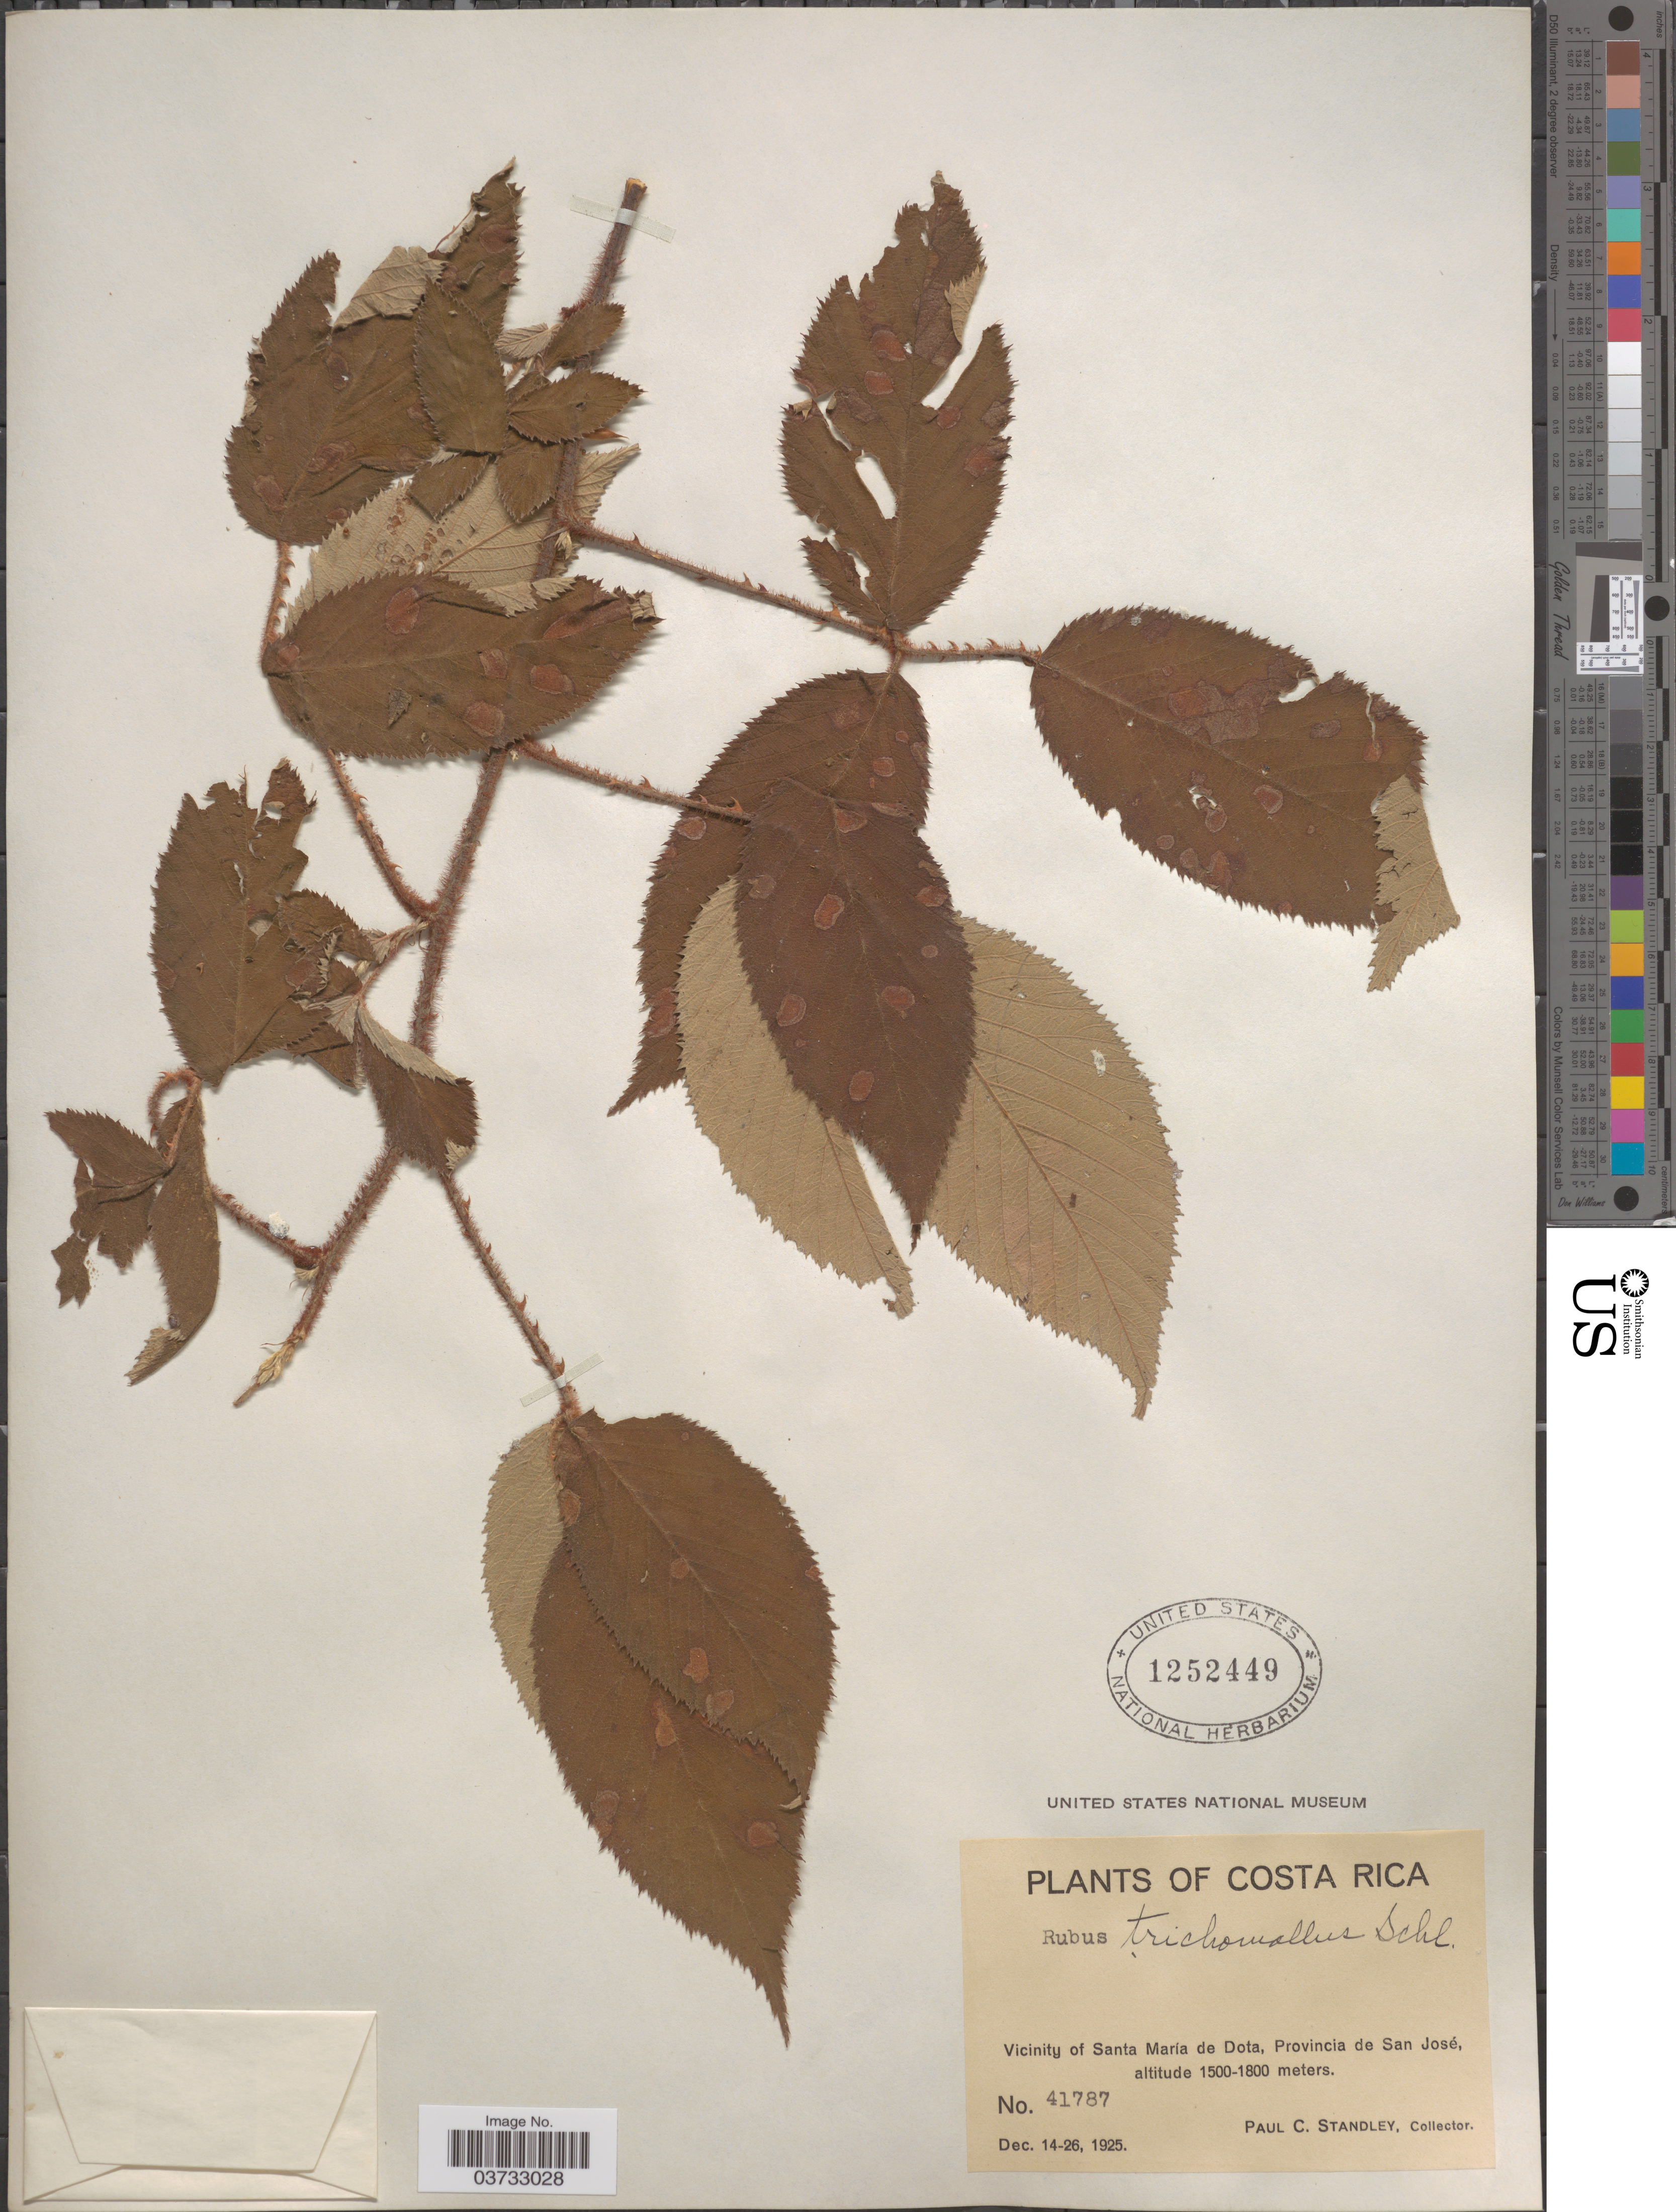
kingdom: Plantae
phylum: Tracheophyta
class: Magnoliopsida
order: Rosales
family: Rosaceae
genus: Rubus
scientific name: Rubus trichomallus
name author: Schltdl.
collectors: P. C. Standley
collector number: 41787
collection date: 1925-12-14/1925-12-26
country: Costa Rica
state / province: San José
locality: Vicinity of Santa María de Dota.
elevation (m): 1500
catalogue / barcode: US 1252449